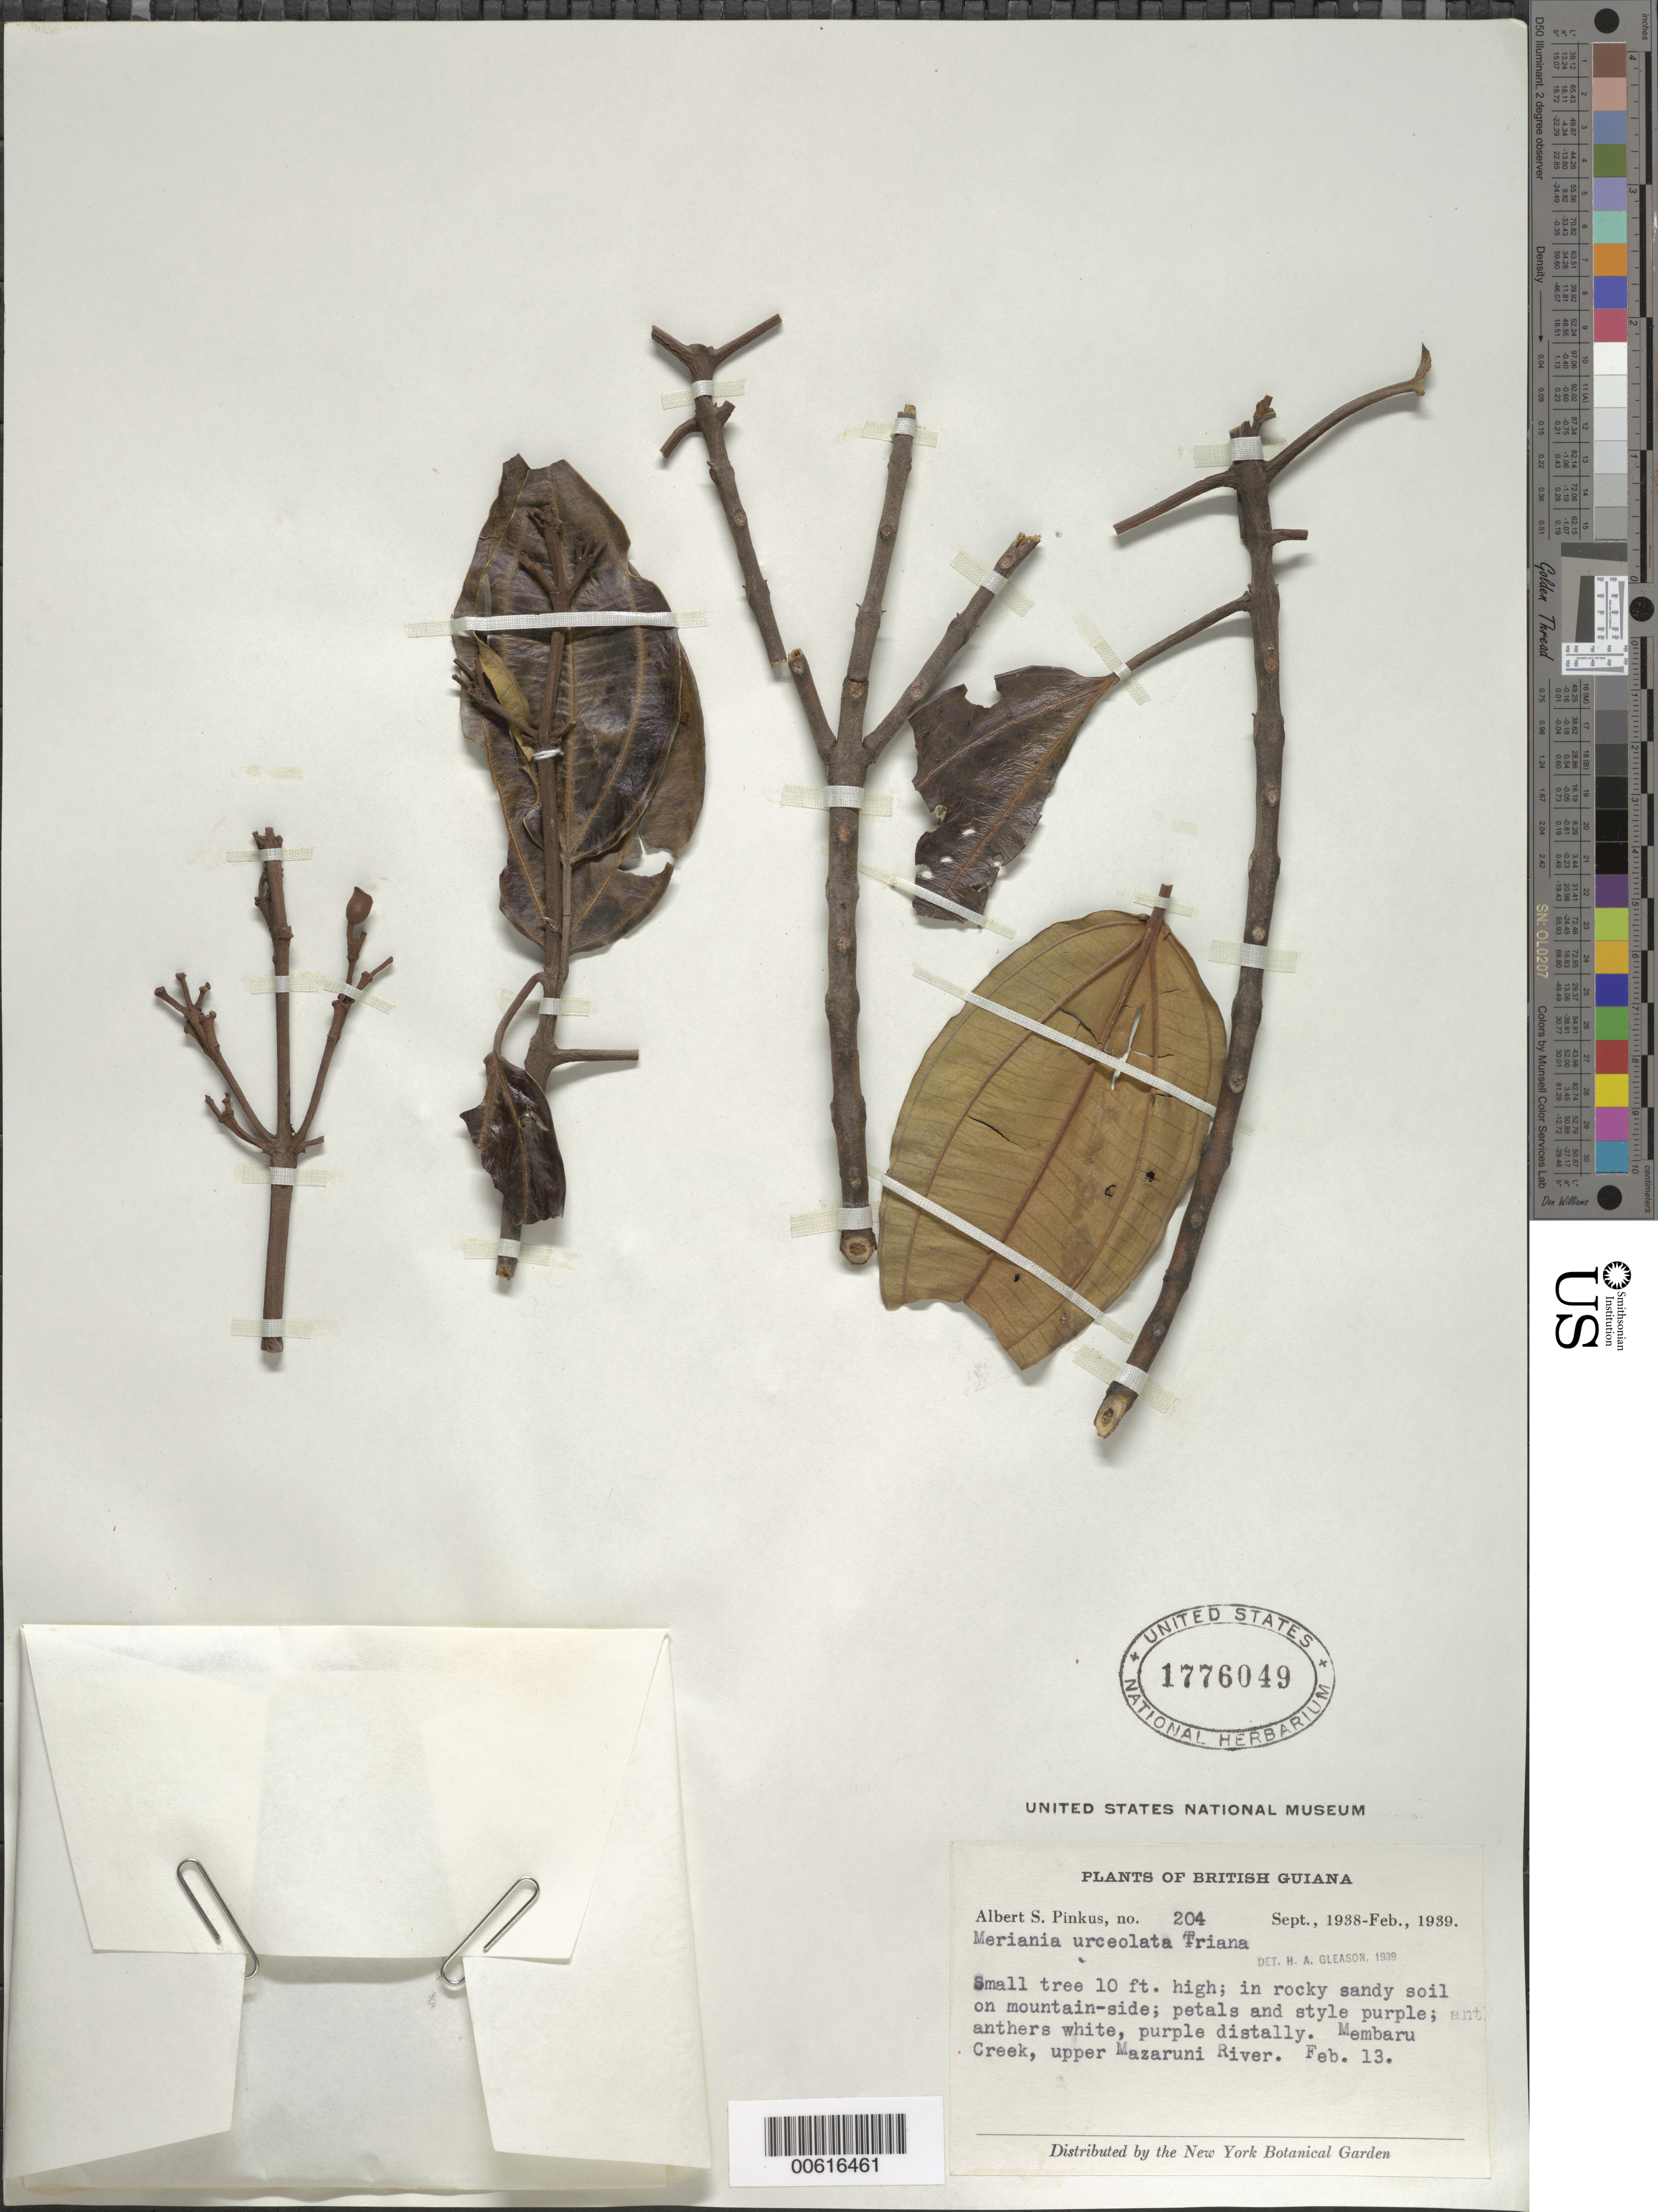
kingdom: Plantae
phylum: Tracheophyta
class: Magnoliopsida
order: Myrtales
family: Melastomataceae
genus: Meriania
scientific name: Meriania urceolata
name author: Triana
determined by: Gleason, H. A.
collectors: A. Pinkus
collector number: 204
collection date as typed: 13-Feb-39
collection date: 1939-02-13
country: Guyana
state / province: Cuyuni-Mazaruni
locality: Membaru Creek, upper Mazaruni R.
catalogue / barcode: US 1776049